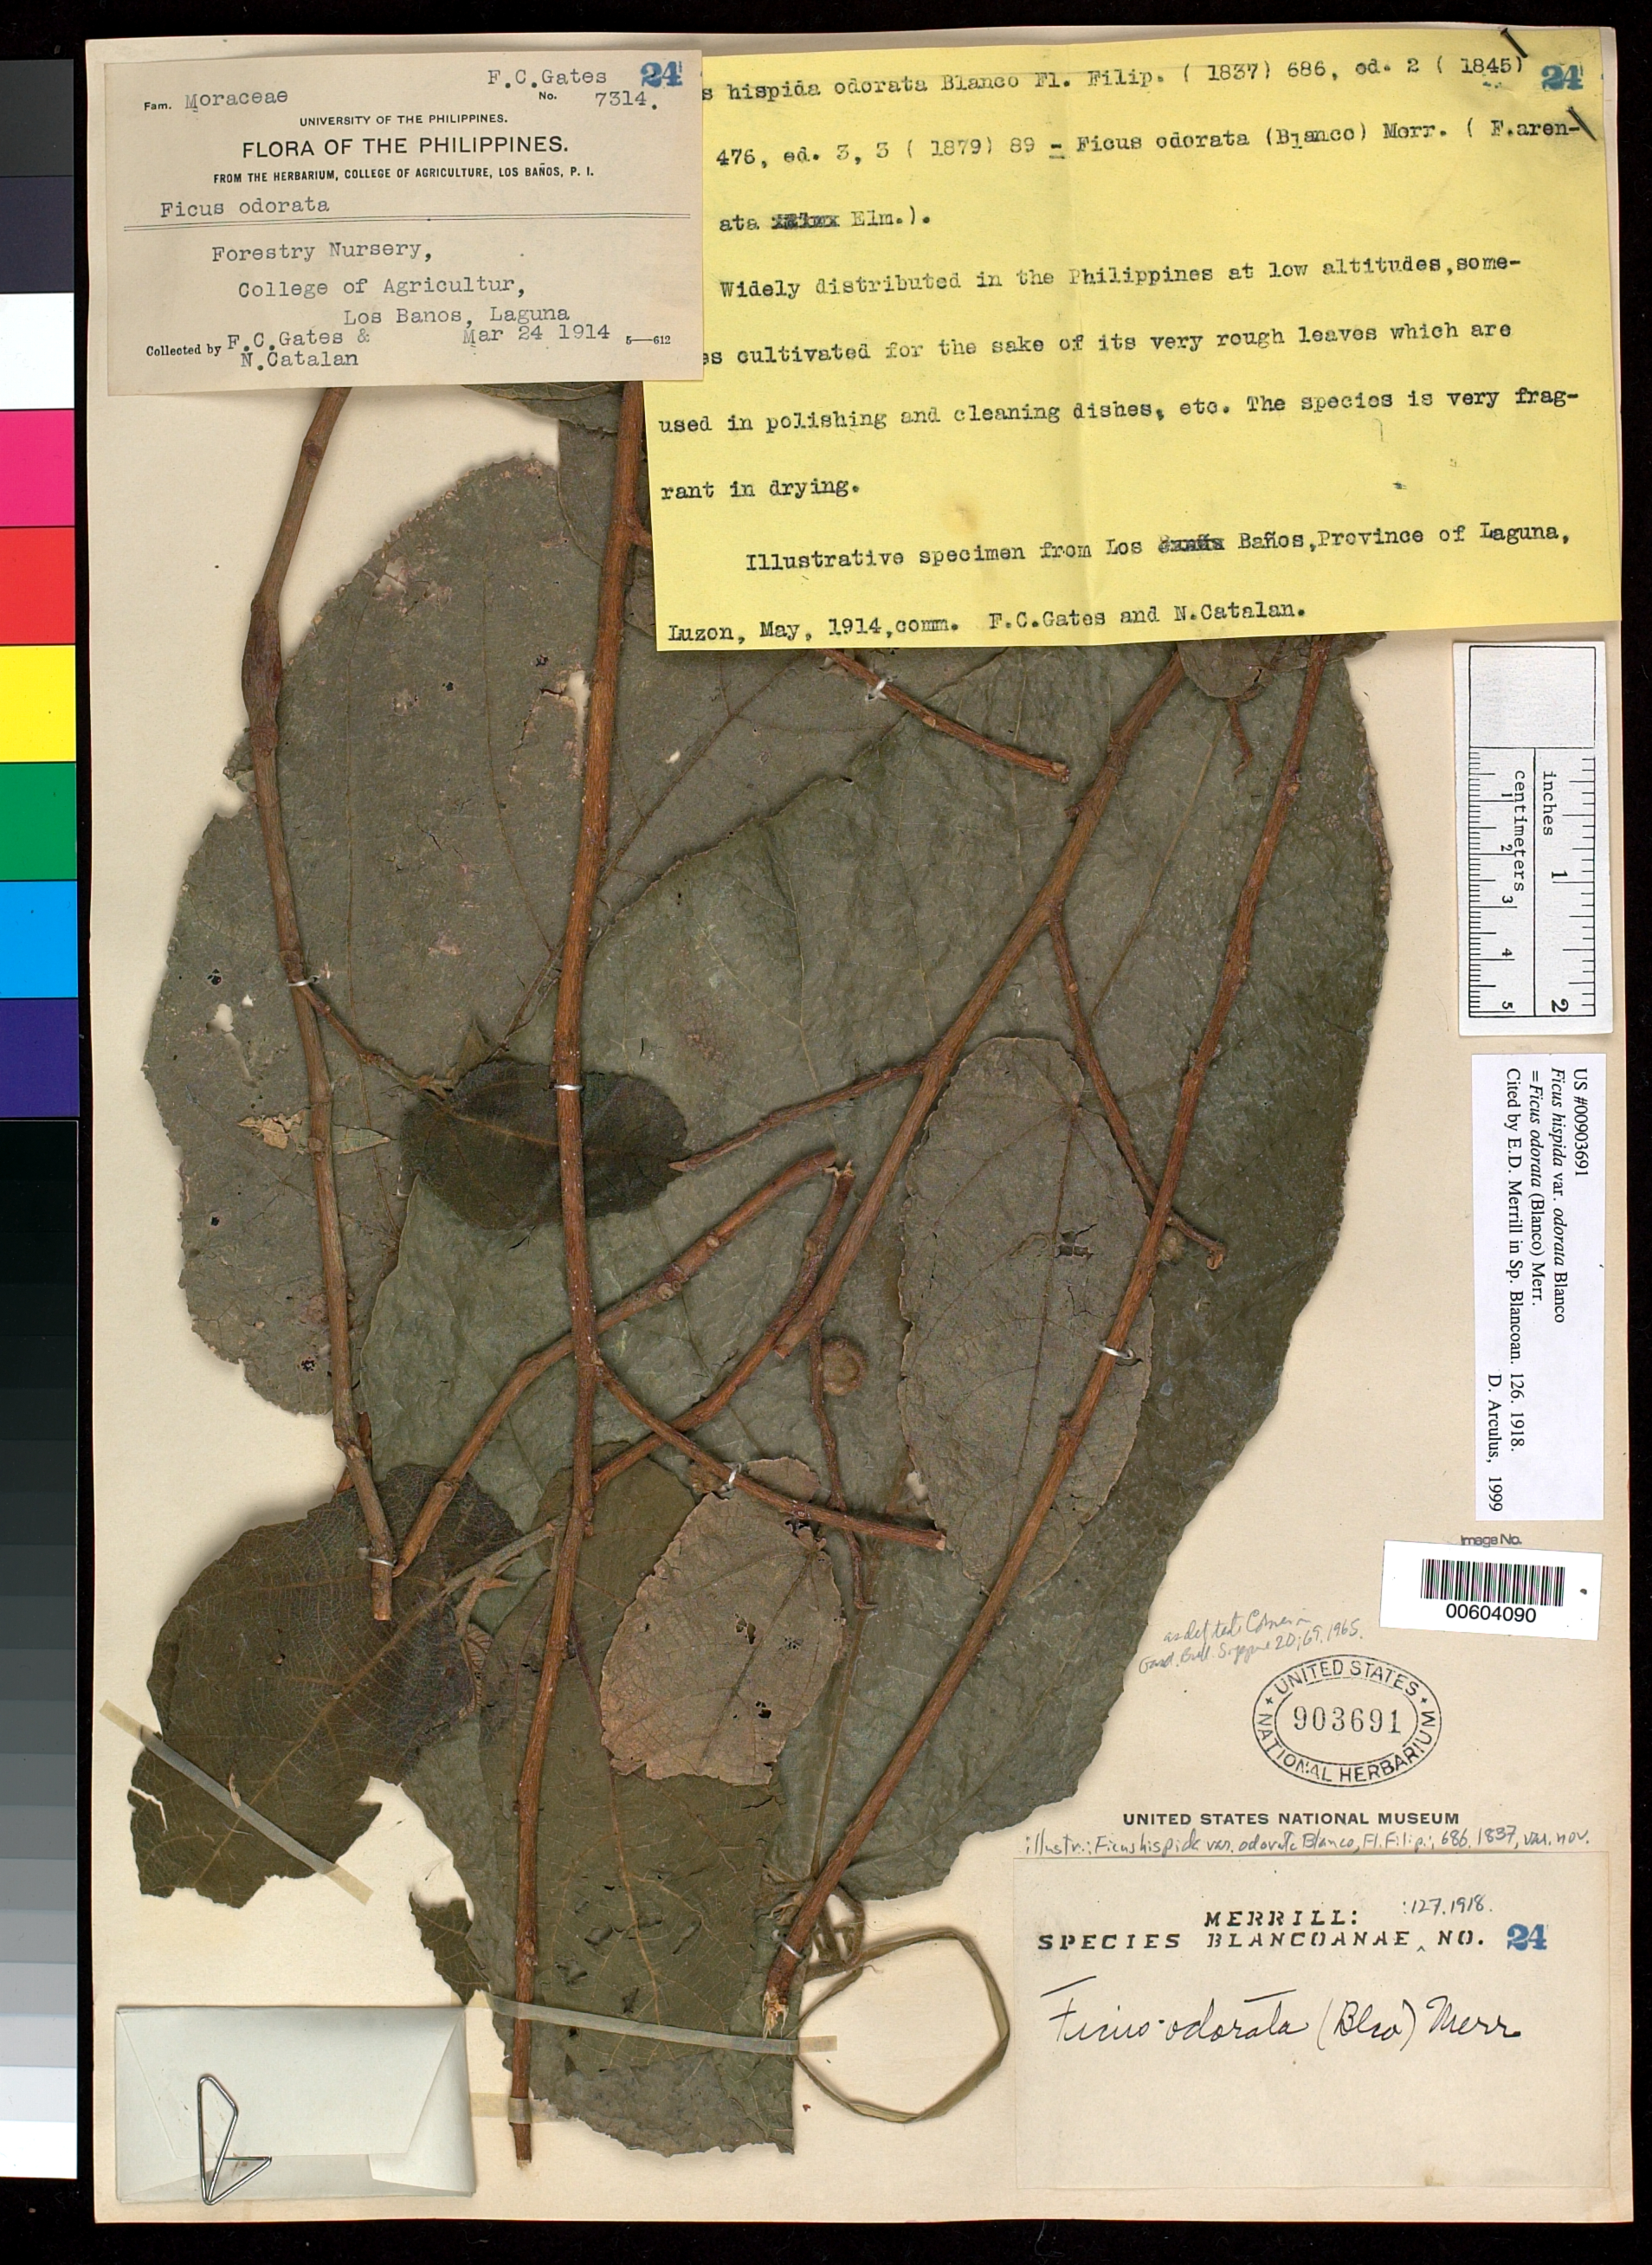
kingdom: Plantae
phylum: Tracheophyta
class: Magnoliopsida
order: Rosales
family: Moraceae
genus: Ficus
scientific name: Ficus hispida var. odorata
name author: Blanco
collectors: F. C. Gates & N. Catalan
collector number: Sp. Blancoan. 0024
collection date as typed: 24 Mar 1914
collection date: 1914-03-24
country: Philippines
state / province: Calabarzon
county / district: Laguna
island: Luzon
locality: Los baños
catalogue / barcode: US 903691